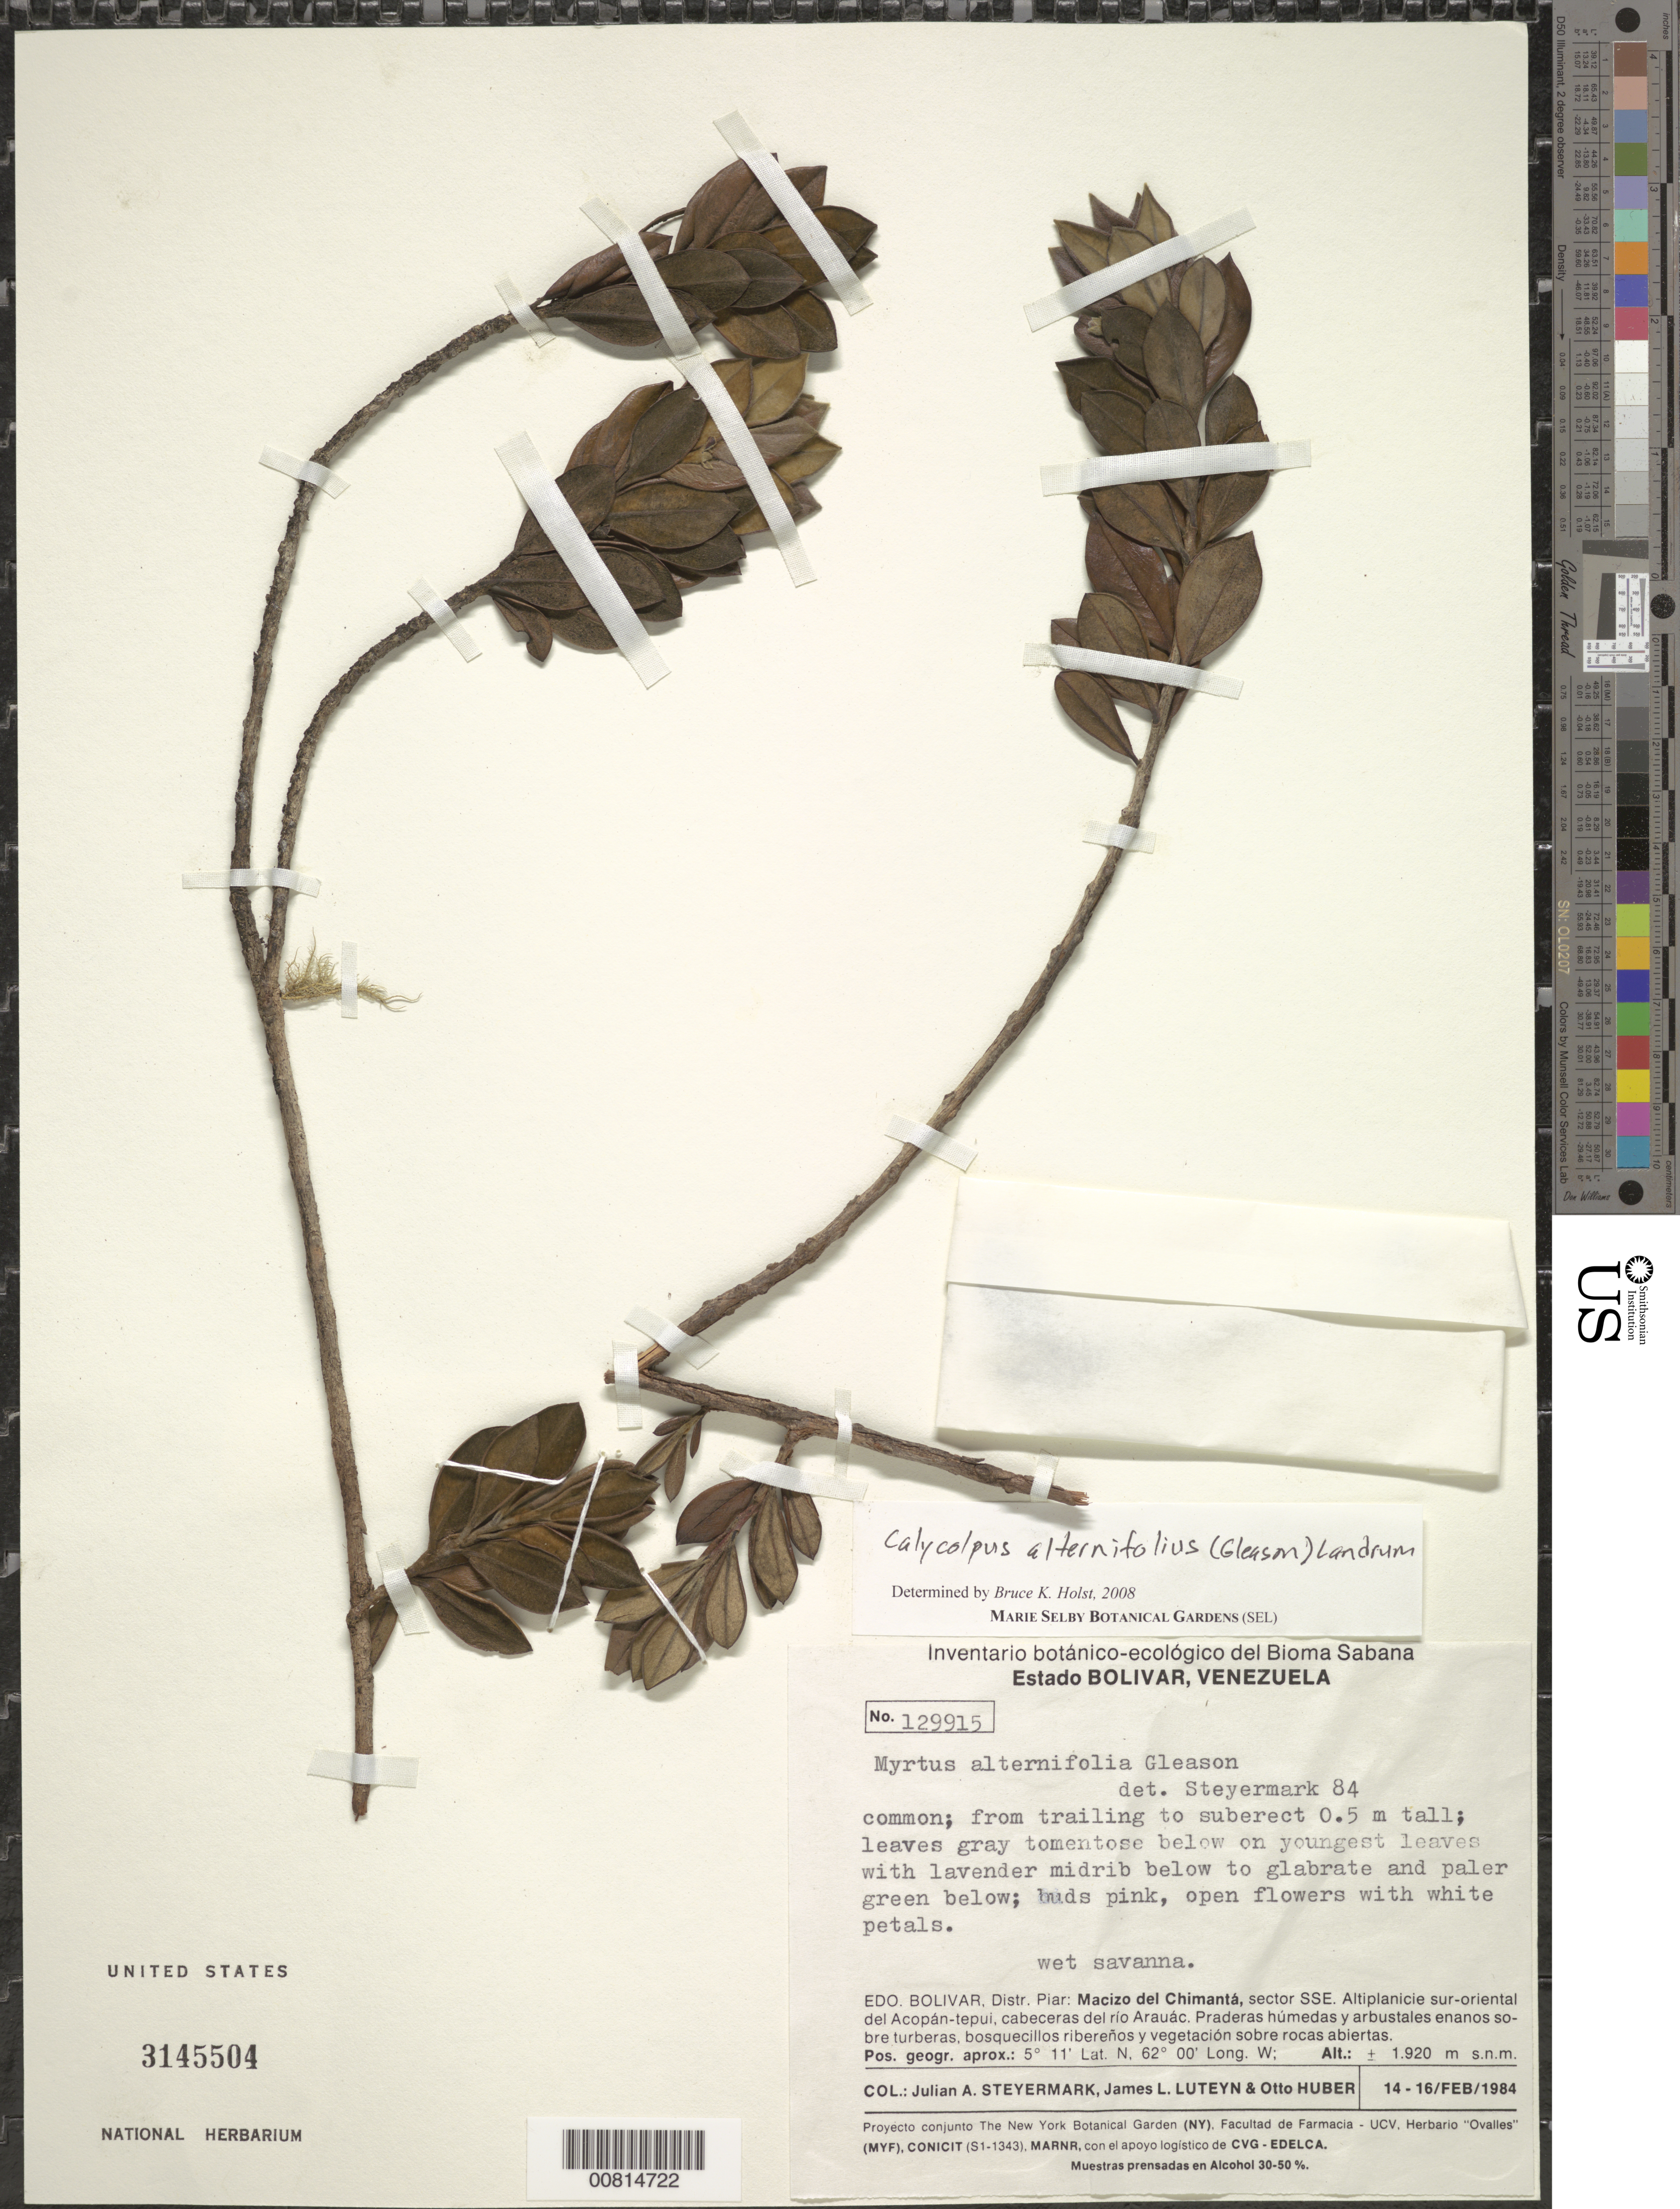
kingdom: Plantae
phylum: Tracheophyta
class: Magnoliopsida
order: Myrtales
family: Myrtaceae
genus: Calycolpus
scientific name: Calycolpus alternifolius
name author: (Gleason) Landrum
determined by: Holst, Bruce K.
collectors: J. Steyermark, J. L. Luteyn & O. Huber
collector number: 129915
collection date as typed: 14-Feb-84 to 16-Feb-84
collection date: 1984-02-14/1984-02-16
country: Venezuela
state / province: Bolívar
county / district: Piar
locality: Macizo del Chimantá, sector SSE. Altiplanicie sur-oriental del Acopán-tepuí, cabeceras del río Arauác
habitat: Wet savanna; praderas húmedas y arbustales enanos sobre turberas, bosquecillos ribereños y vegetación sobre rocas abiertas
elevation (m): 1920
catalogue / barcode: US 3145504